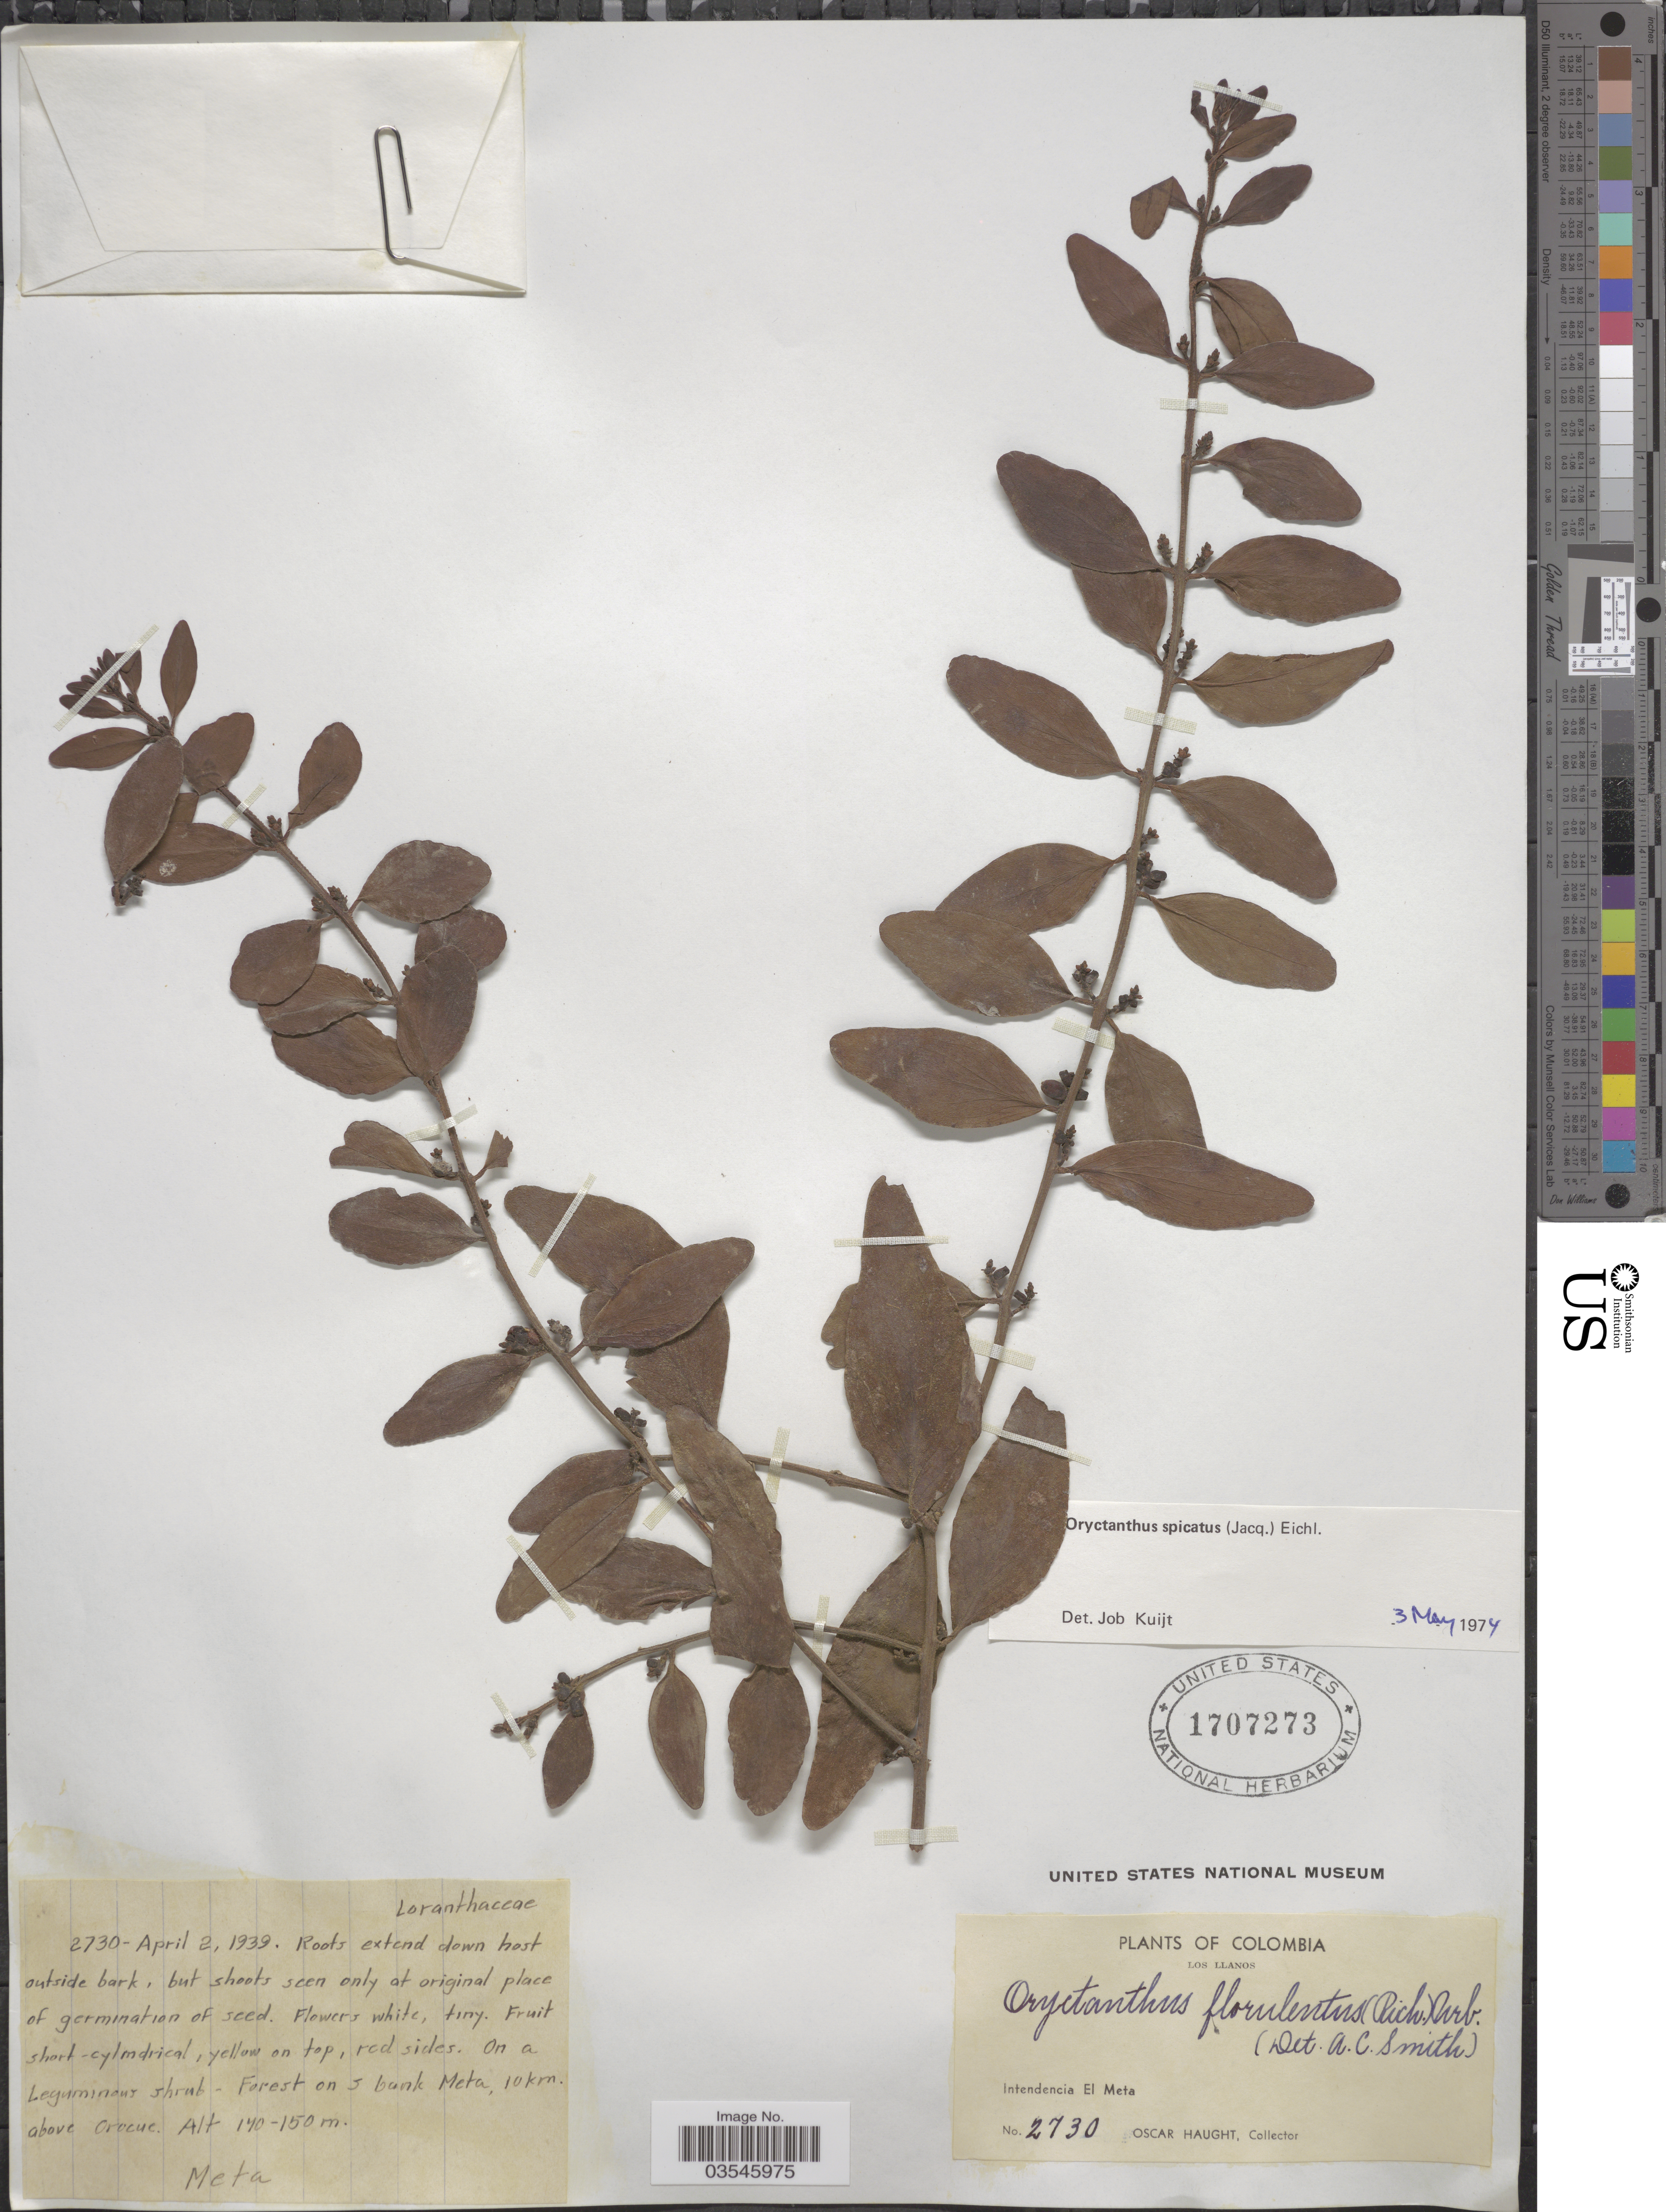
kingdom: Plantae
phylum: Tracheophyta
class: Magnoliopsida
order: Santalales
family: Loranthaceae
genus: Oryctanthus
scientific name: Oryctanthus spicatus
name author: (Jacq.) Eichler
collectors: O. Haught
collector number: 2730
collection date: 1939-04-02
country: Colombia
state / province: Meta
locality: Los Llanos. Intendencia El Meta. Forest on S bank Meta, 10 km. above Orocue.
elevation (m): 140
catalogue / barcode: US 1707273